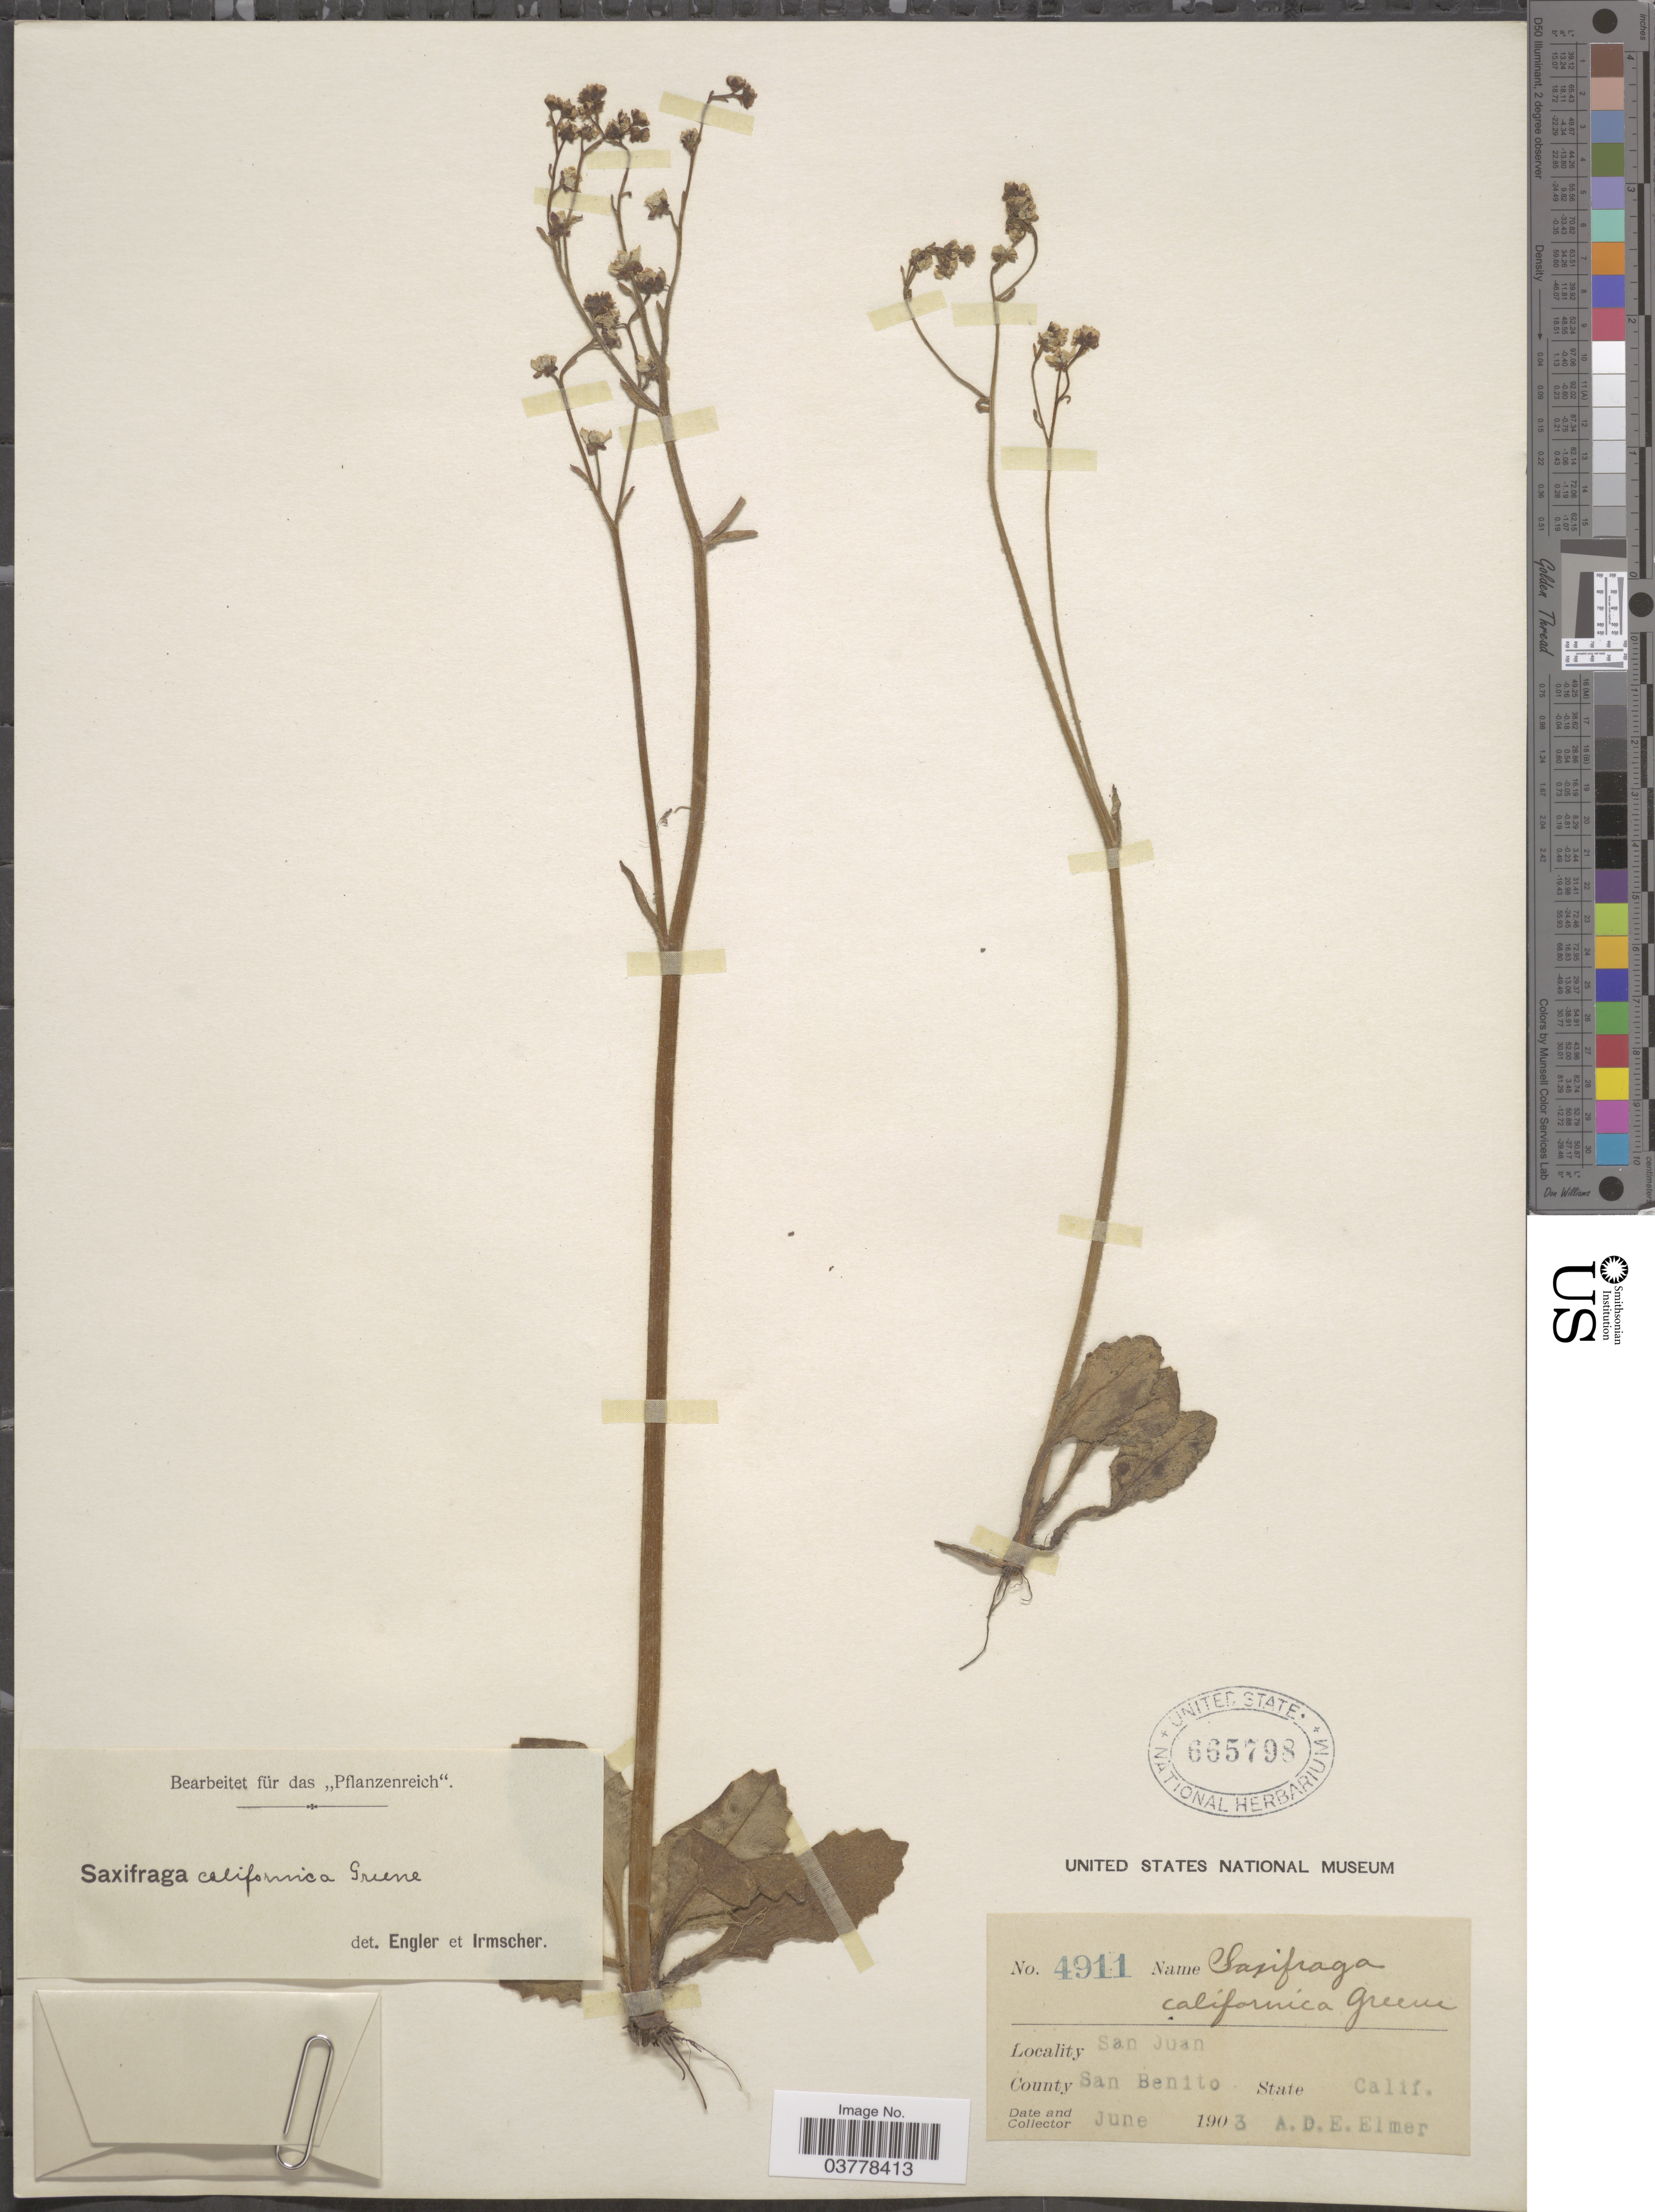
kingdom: Plantae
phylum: Tracheophyta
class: Magnoliopsida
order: Saxifragales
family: Saxifragaceae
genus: Micranthes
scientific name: Micranthes californica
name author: (Greene) Small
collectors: A. D. E. Elmer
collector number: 4911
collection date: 1903-06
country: United States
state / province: California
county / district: San Benito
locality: San Juan. County San Benito.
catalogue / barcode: US 665798